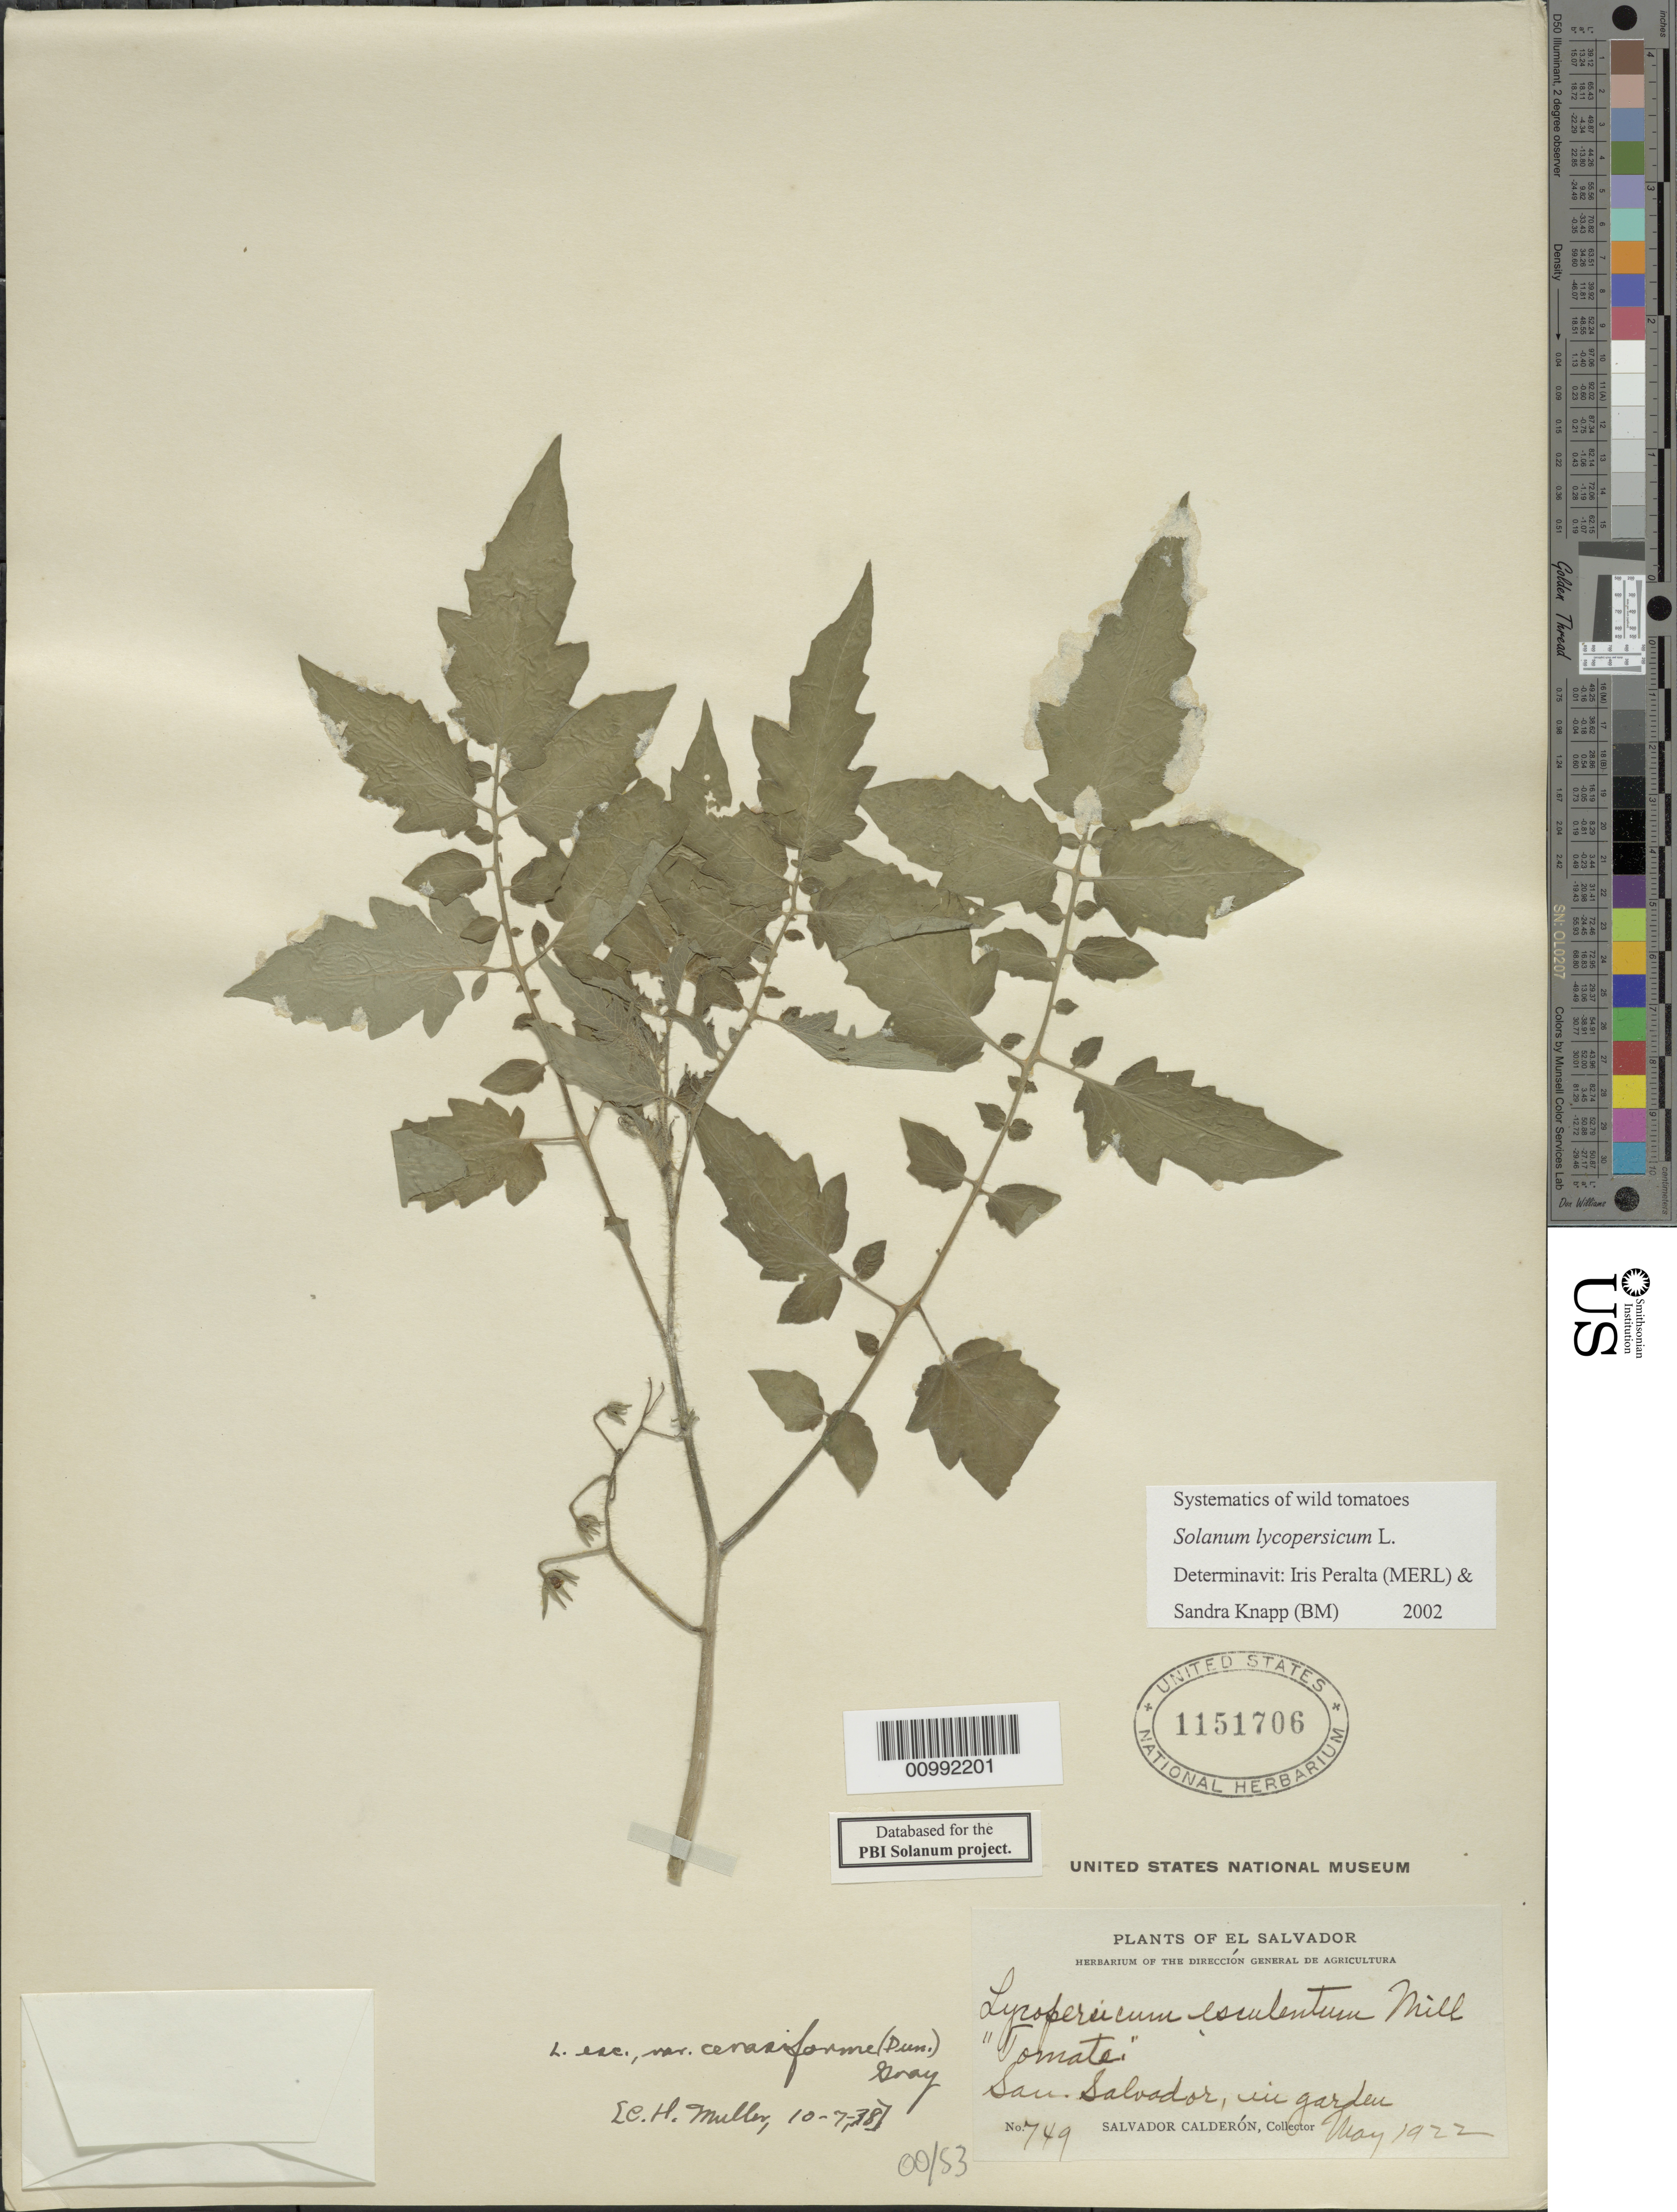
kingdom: Plantae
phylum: Tracheophyta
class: Magnoliopsida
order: Solanales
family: Solanaceae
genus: Solanum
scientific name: Solanum lycopersicum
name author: L.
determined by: Peralta, Iris E.; Knapp, S. D.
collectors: S. Calderón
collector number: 749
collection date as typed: May 1922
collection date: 1922-05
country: El Salvador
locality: San Salvador, in garden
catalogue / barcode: US 1151706